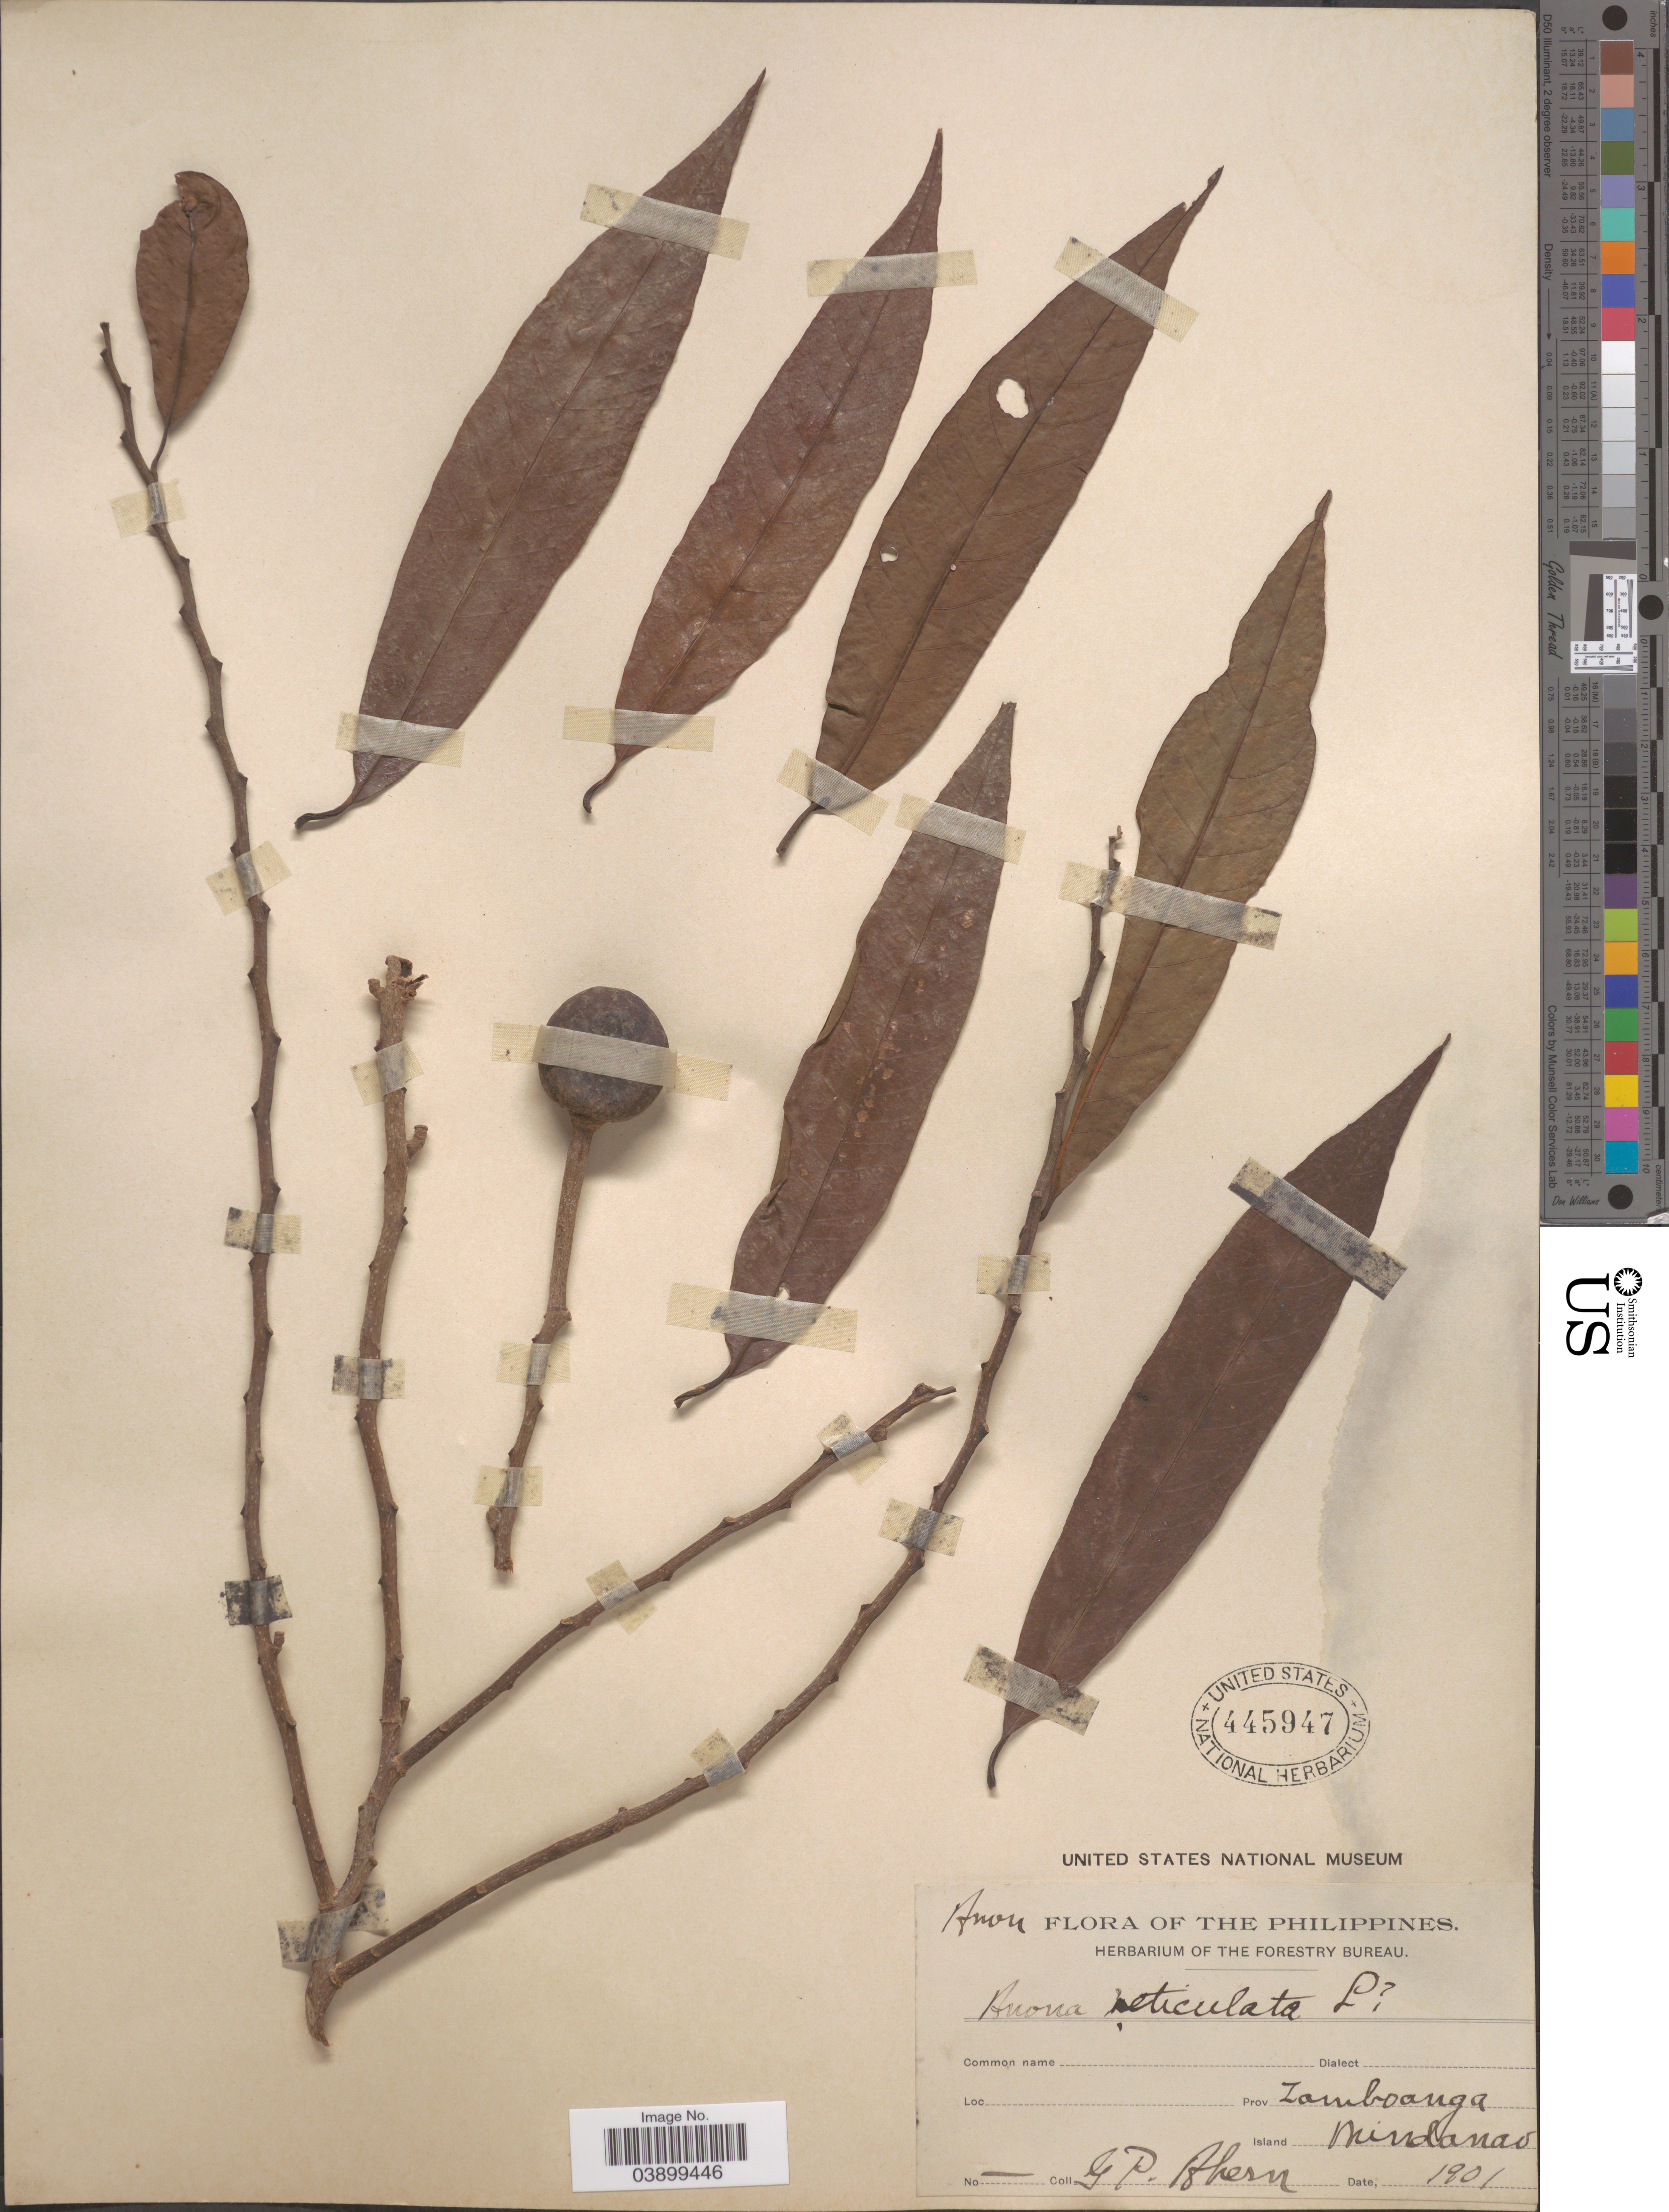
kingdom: Plantae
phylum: Tracheophyta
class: Magnoliopsida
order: Magnoliales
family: Annonaceae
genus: Annona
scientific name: Annona reticulata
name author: L.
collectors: G. Ahern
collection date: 1901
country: Philippines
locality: Prov. Zamboanga. Island Mindanao.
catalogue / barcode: US 445947